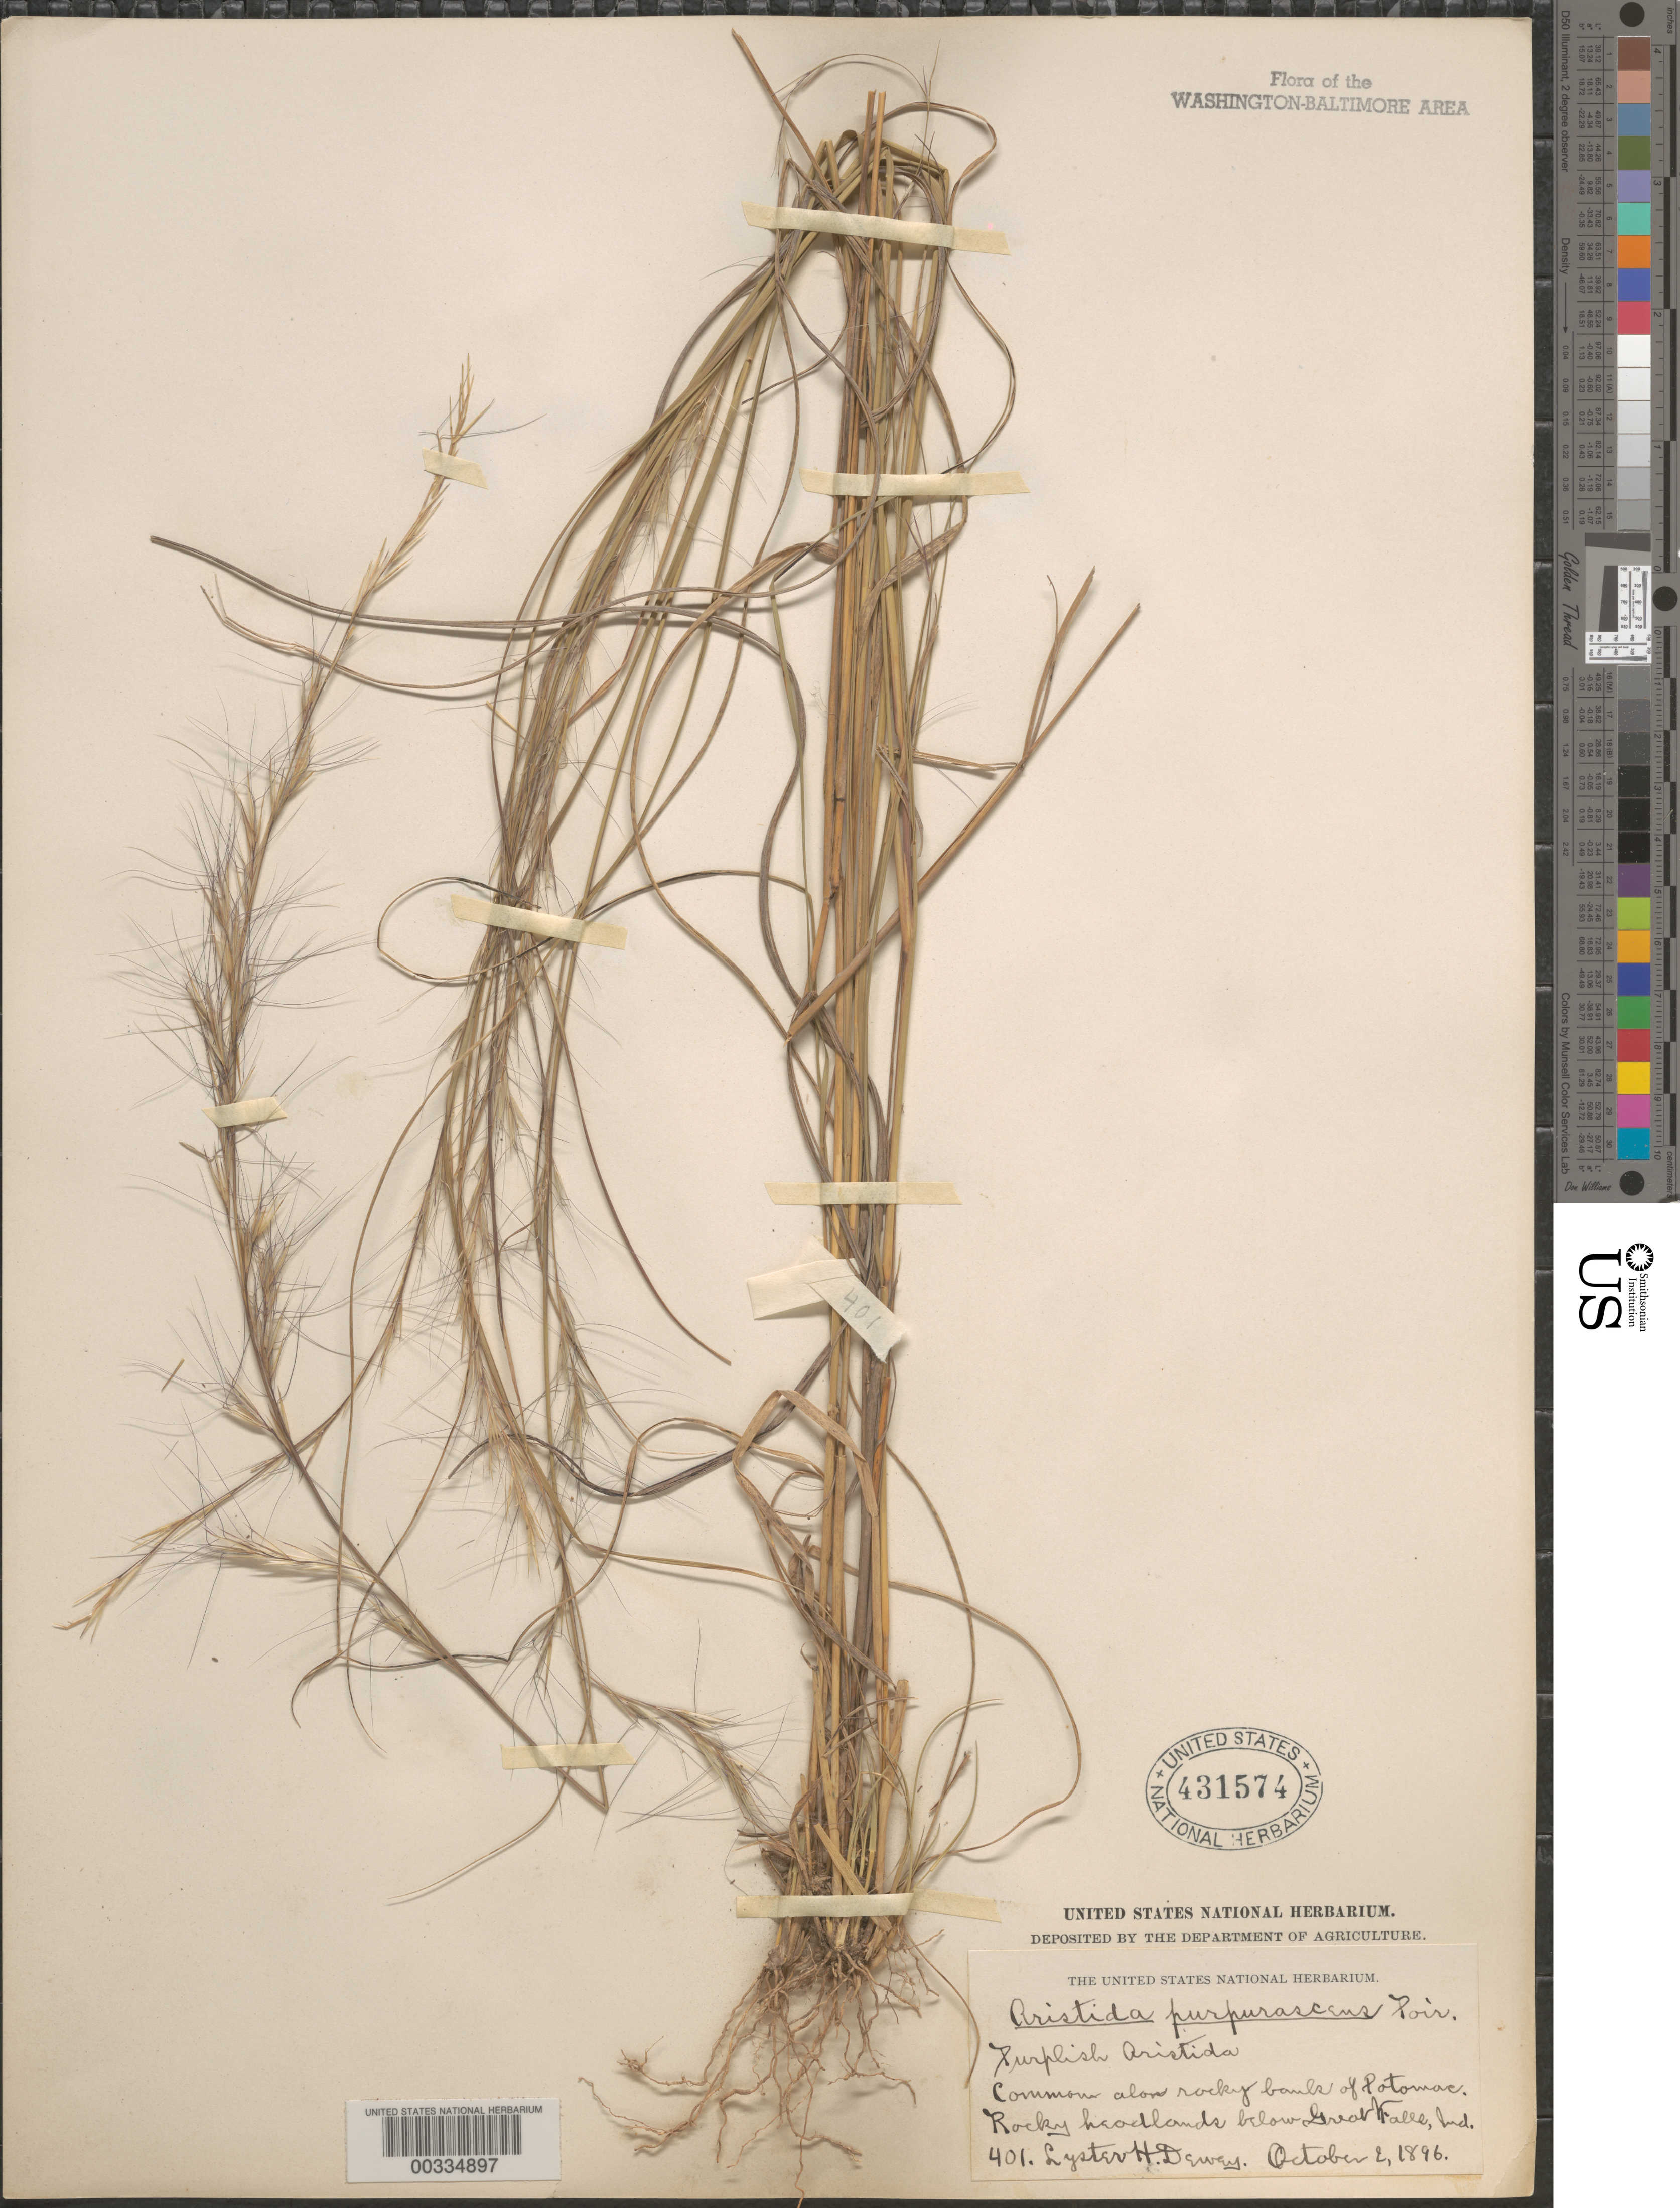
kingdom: Plantae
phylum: Tracheophyta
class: Liliopsida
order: Poales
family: Poaceae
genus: Aristida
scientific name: Aristida purpurascens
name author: Poir. in Lam.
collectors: L. H. Dewey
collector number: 401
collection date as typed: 02 Oct 1896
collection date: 1896-10-02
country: United States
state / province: Maryland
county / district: Montgomery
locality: Below Great Falls C. & O. Canal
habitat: Rocky headlands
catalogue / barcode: US 431574